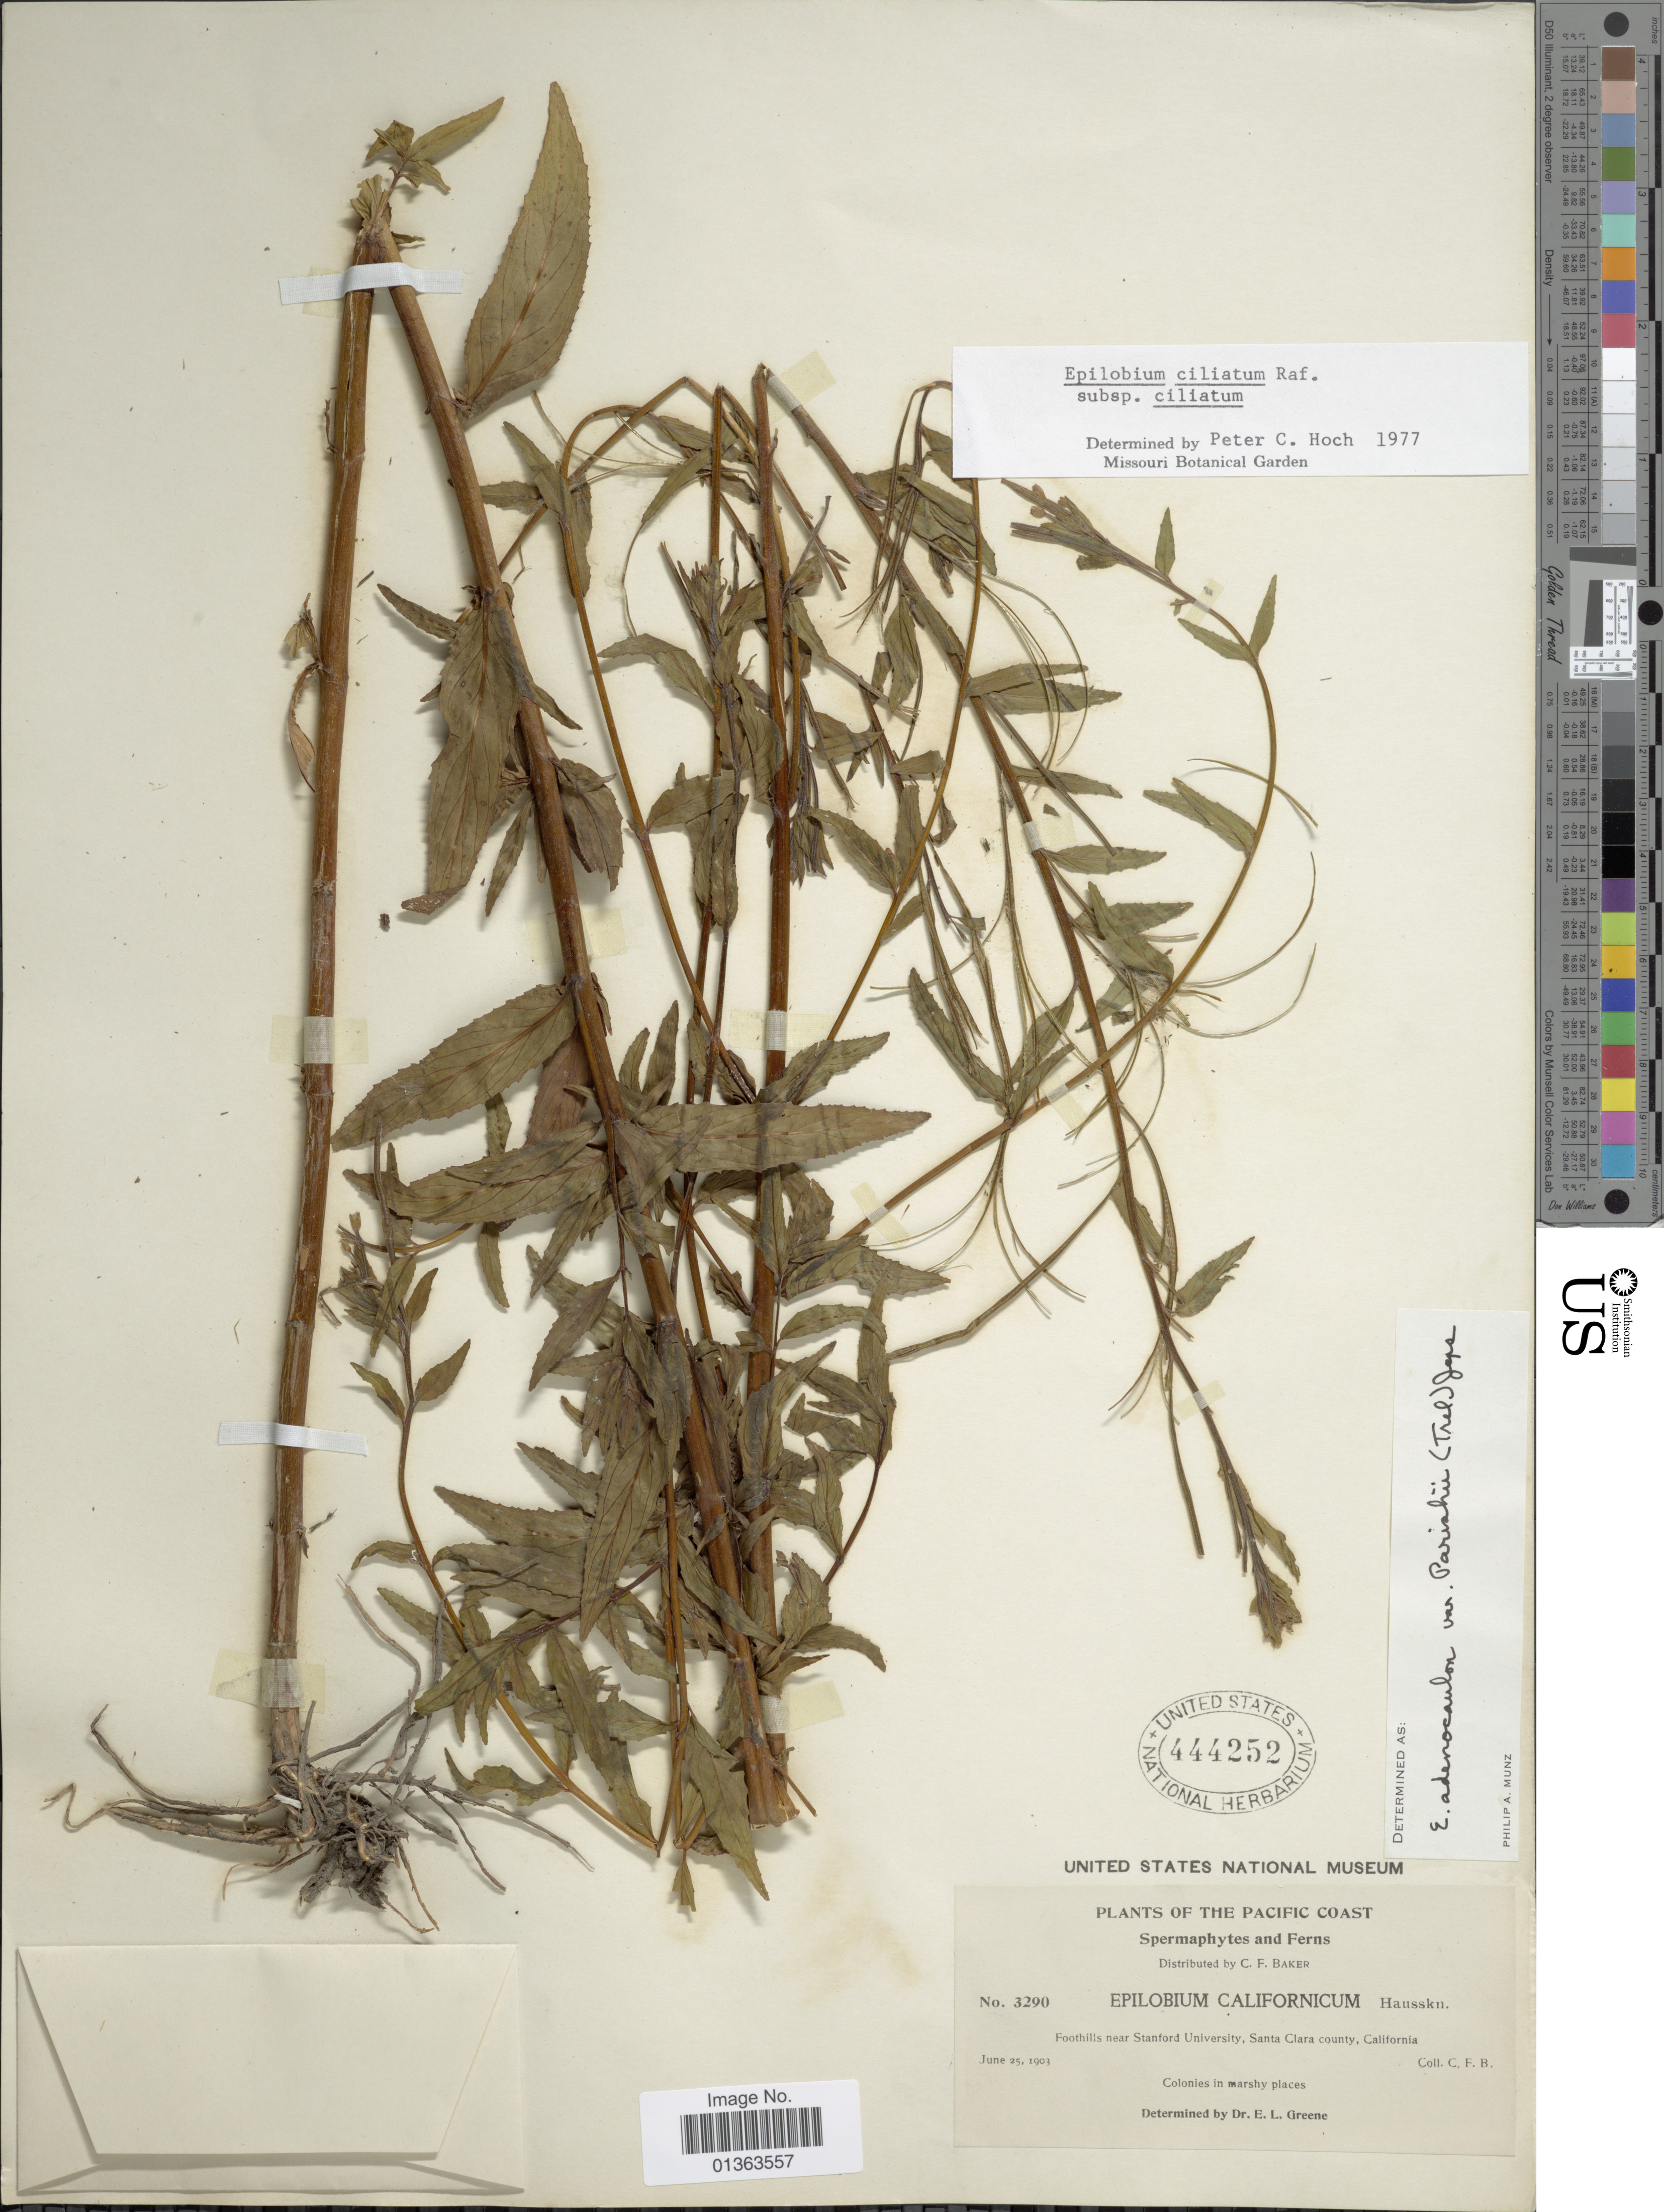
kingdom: Plantae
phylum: Tracheophyta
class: Magnoliopsida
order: Myrtales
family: Onagraceae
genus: Epilobium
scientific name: Epilobium ciliatum subsp. ciliatum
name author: Raf.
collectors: C. F. Baker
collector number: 3290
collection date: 1903-06-25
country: United States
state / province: California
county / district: Santa Clara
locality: Pacific Coast. Foothills near Stanford University, Santa Clara county.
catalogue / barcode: US 444252